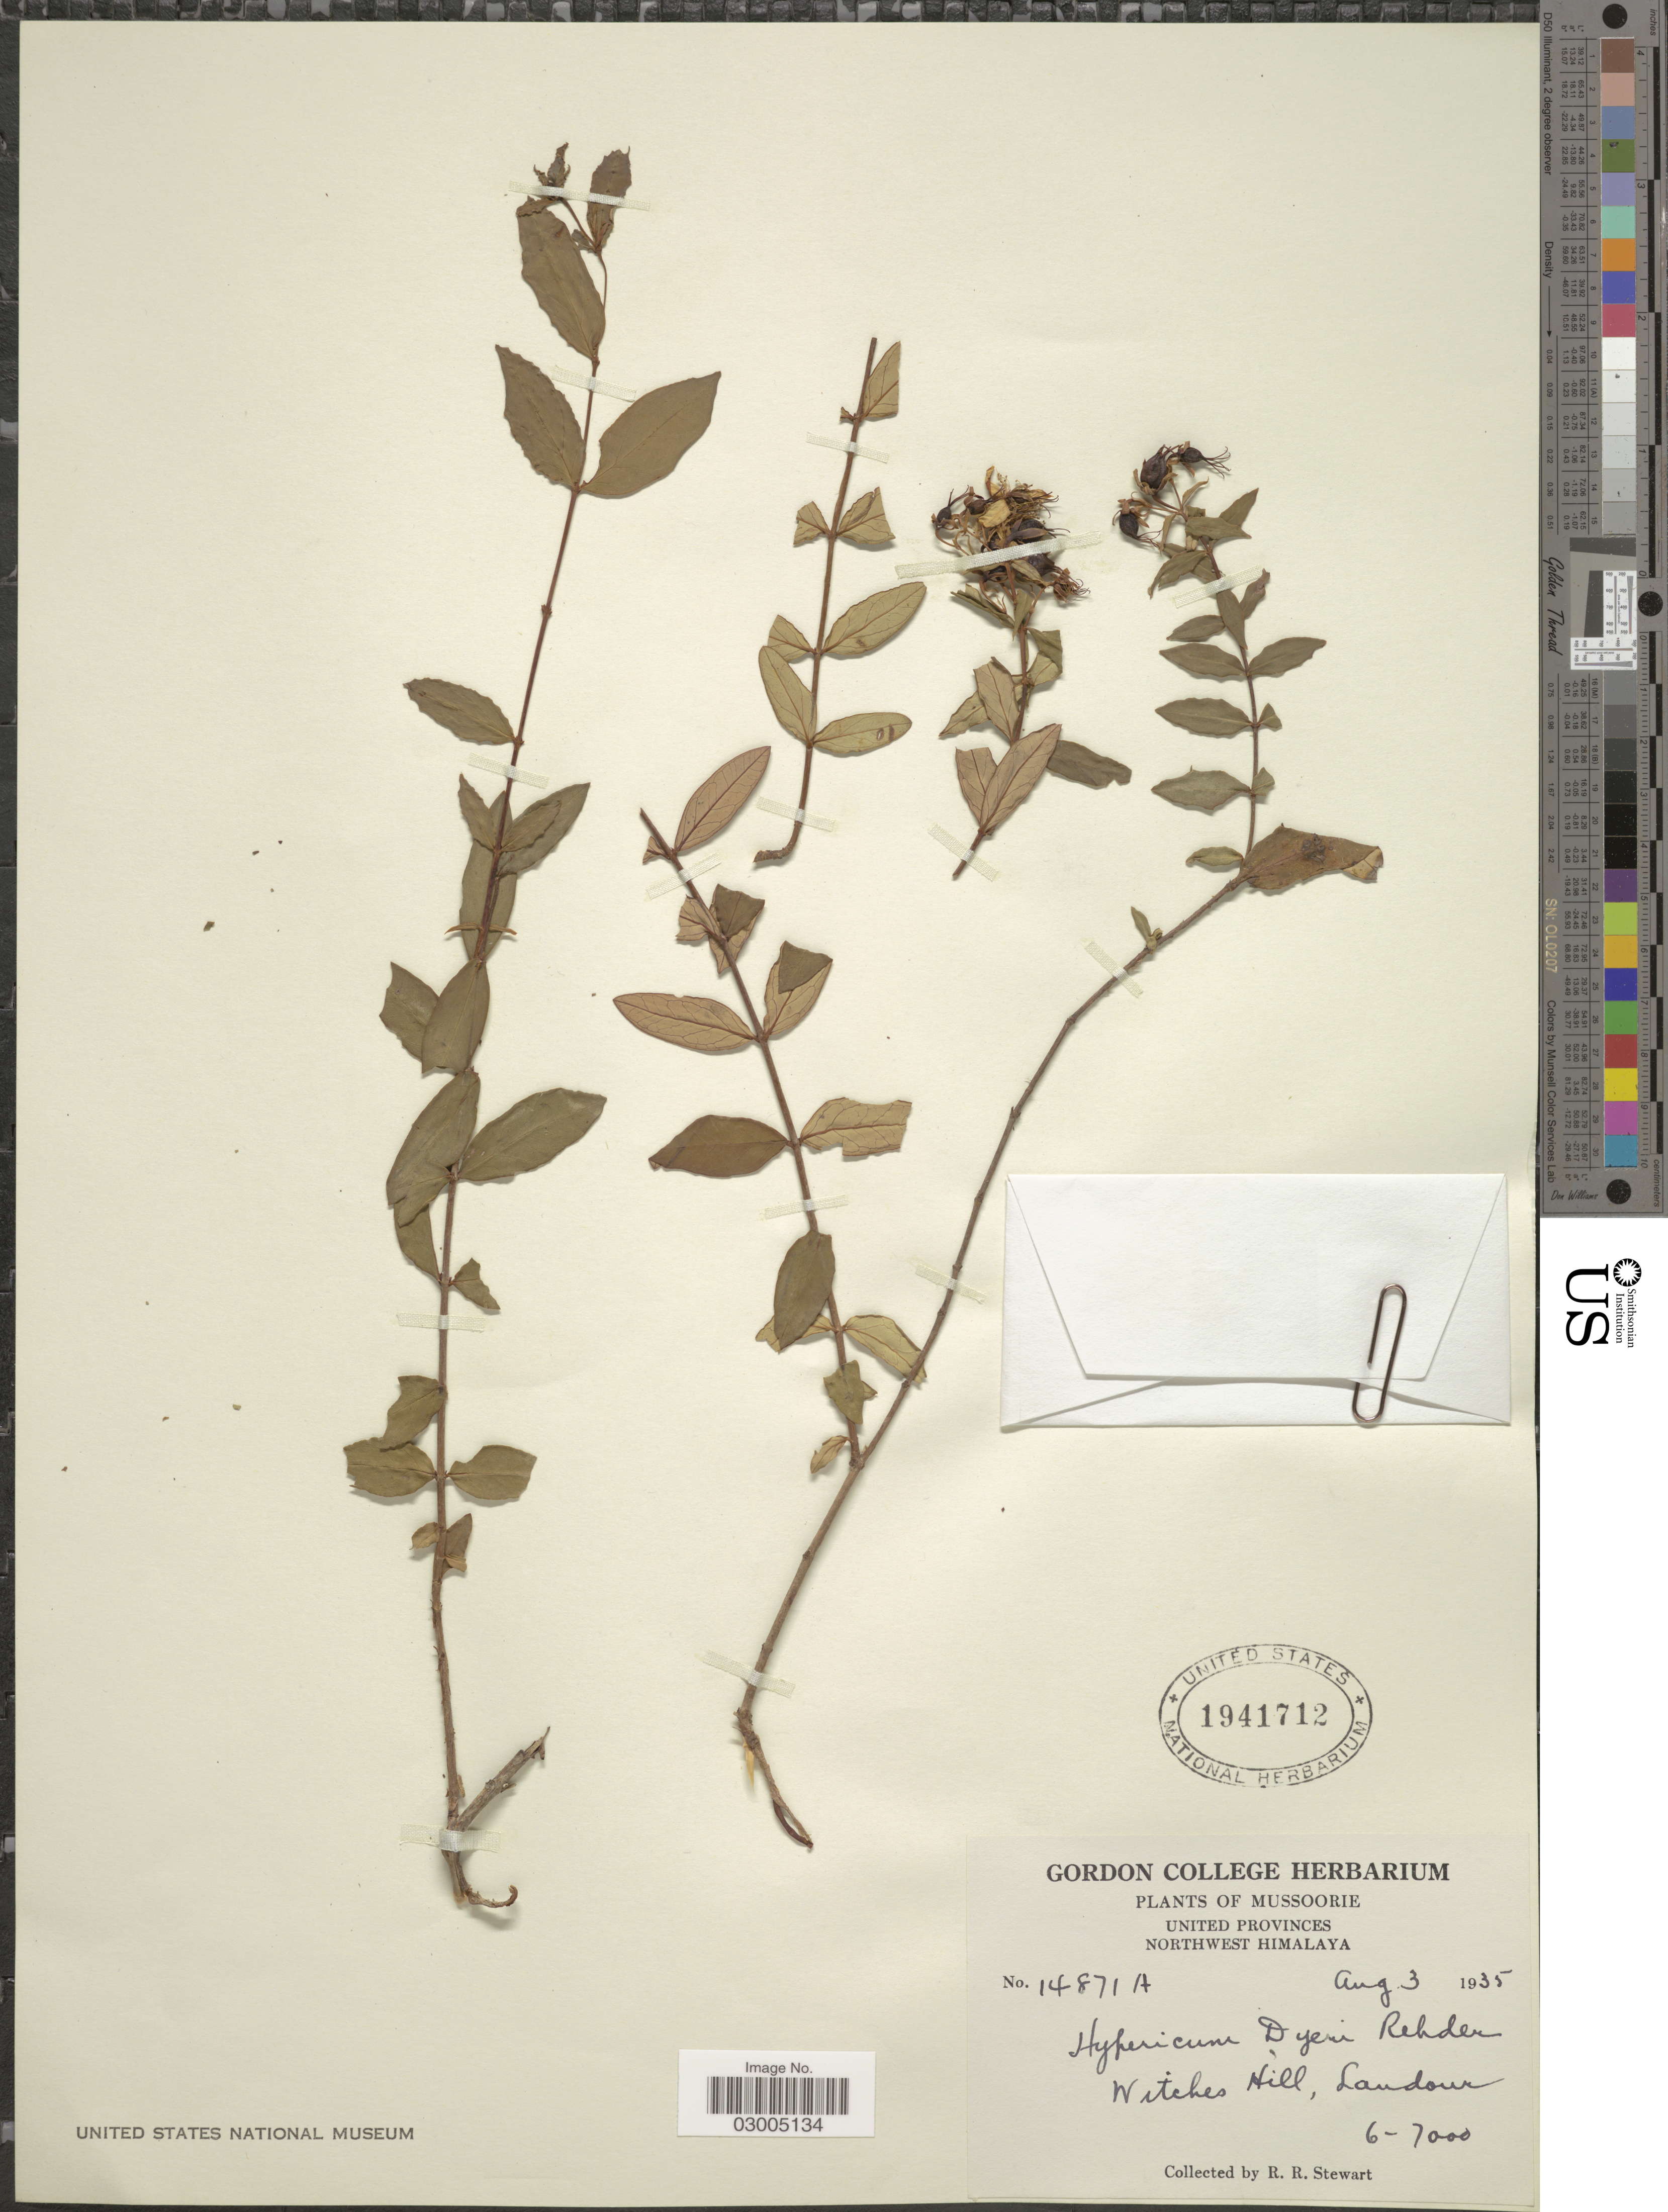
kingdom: Plantae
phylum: Tracheophyta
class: Magnoliopsida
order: Malpighiales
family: Hypericaceae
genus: Hypericum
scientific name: Hypericum dyeri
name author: Rehder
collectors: R. Stewart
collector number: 14871 A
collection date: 1935-08-03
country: India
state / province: Uttarakhand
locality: Mussoorie. United Provinces. Northwest Himalaya. Witches Hill, Landour.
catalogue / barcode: US 1941712